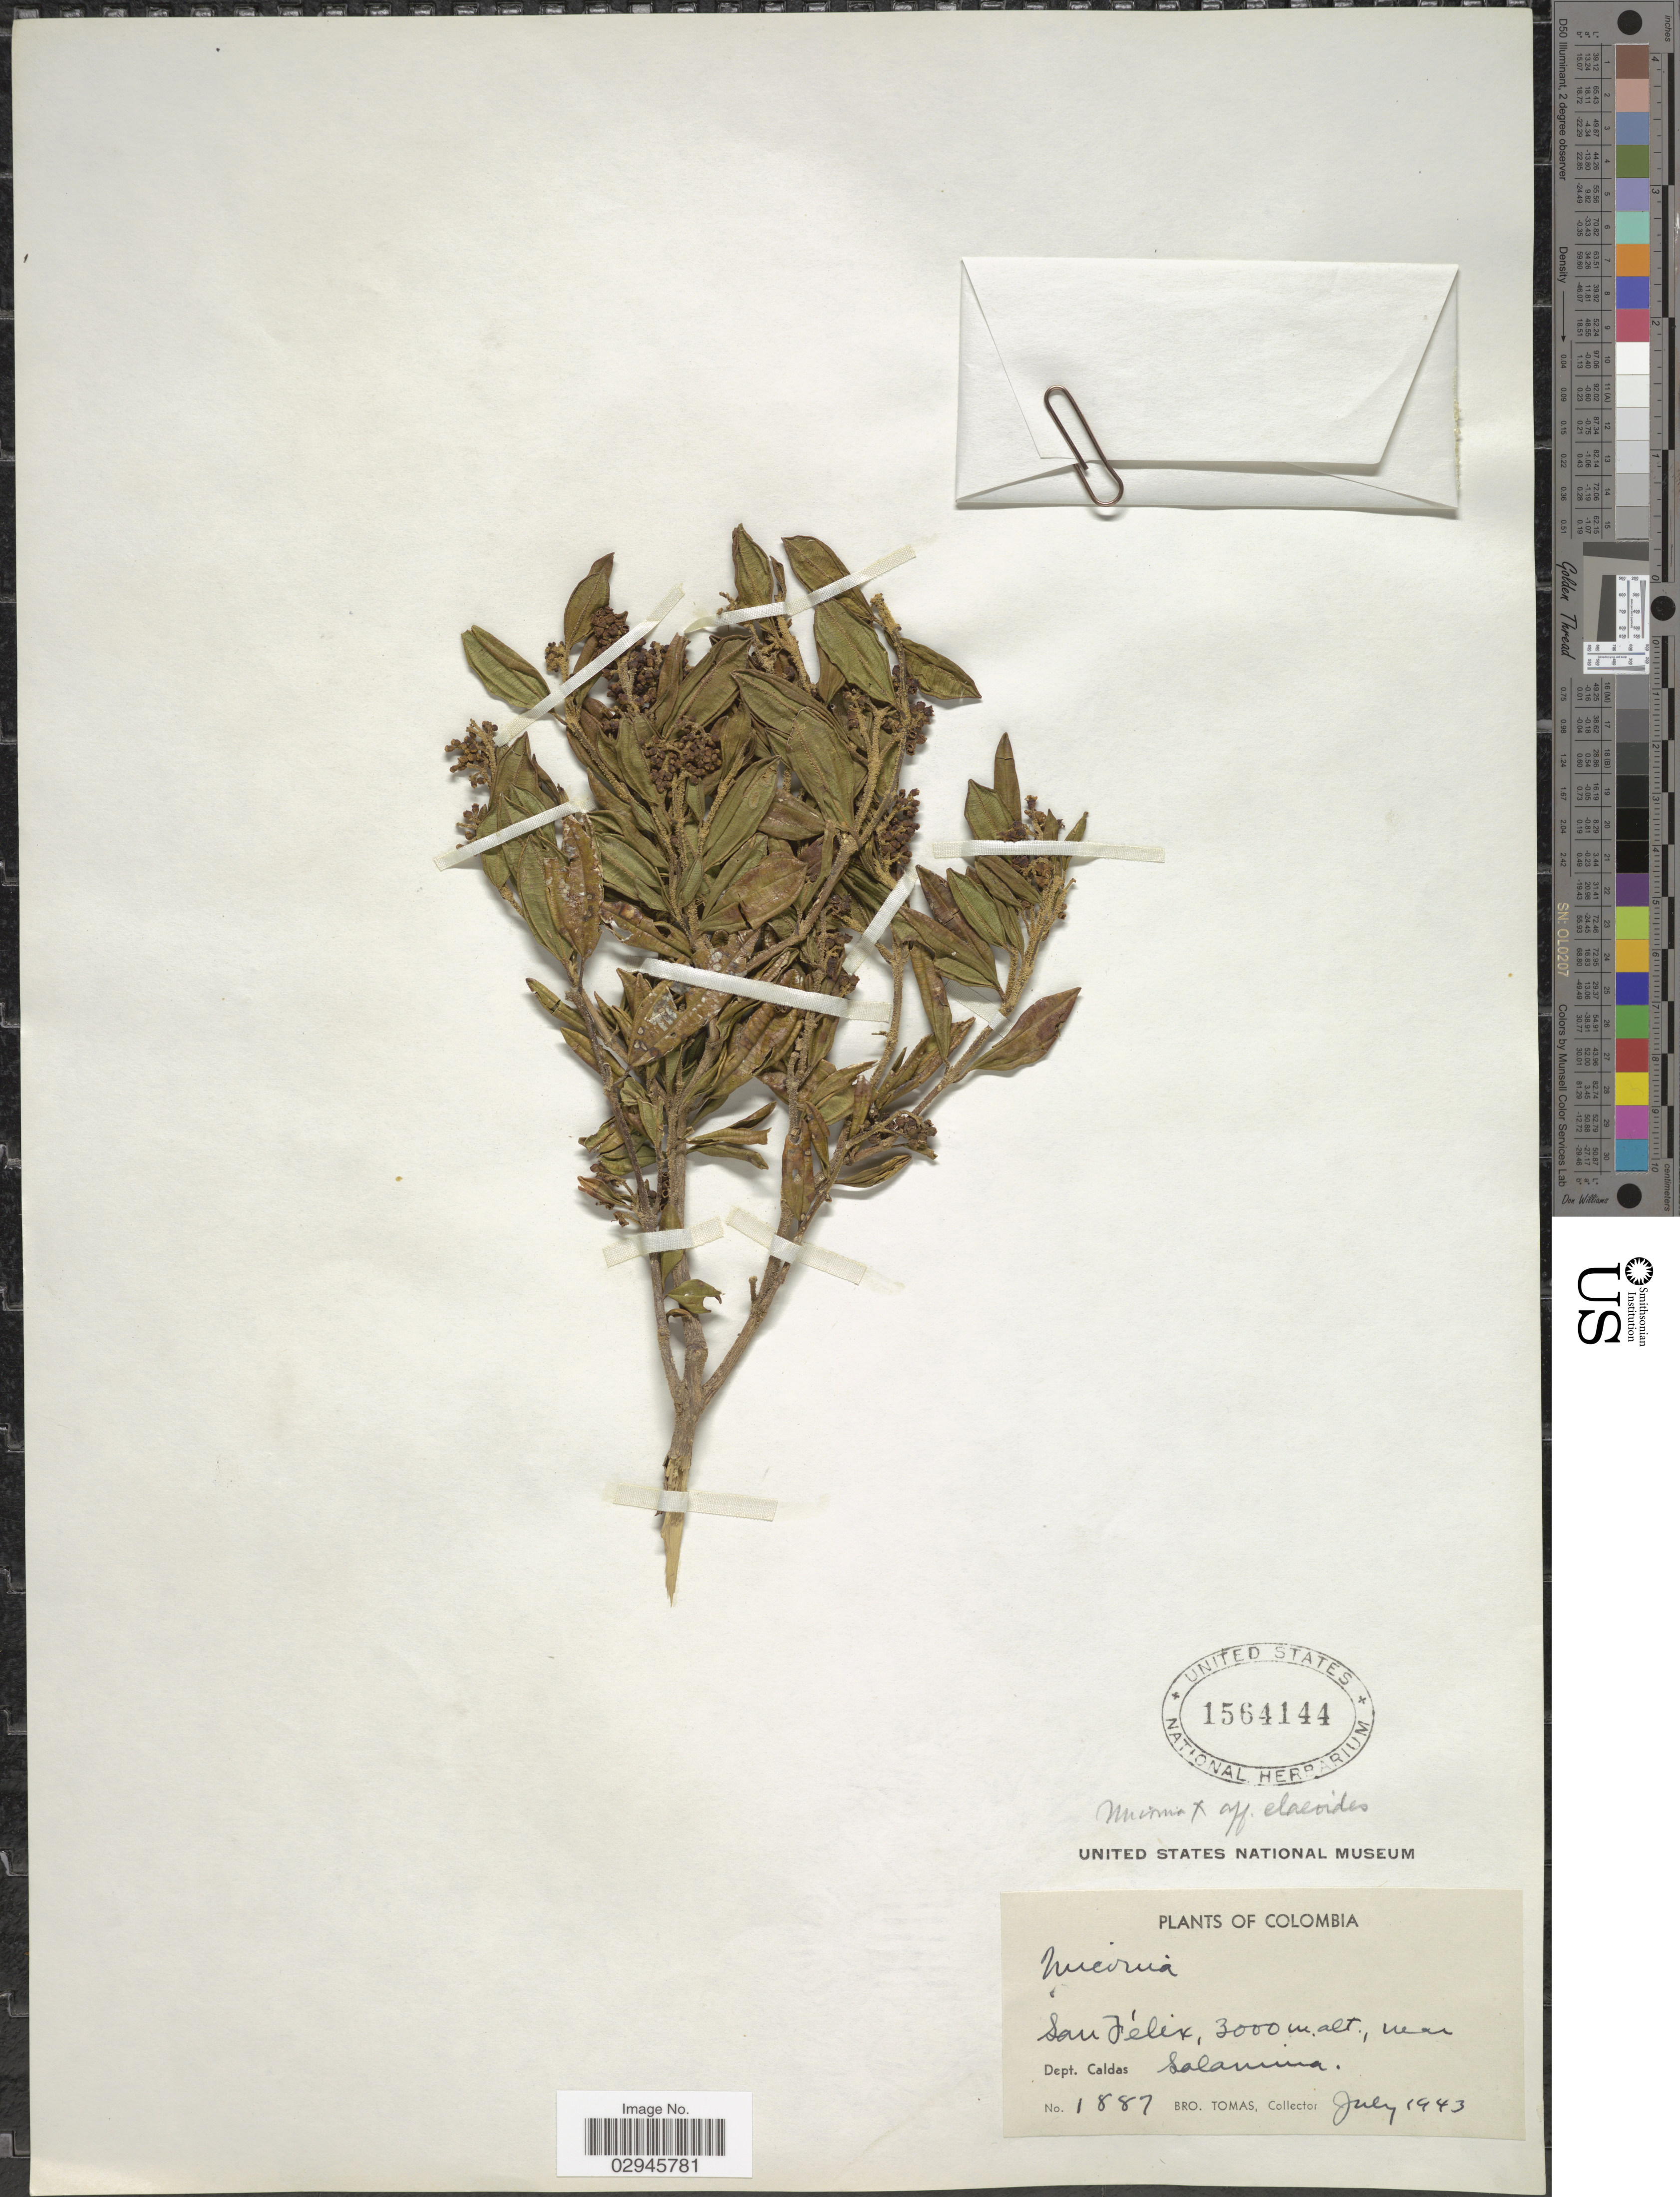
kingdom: Plantae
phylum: Tracheophyta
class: Magnoliopsida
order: Myrtales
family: Melastomataceae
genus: Miconia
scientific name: Miconia sp.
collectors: B. Tomas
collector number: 1887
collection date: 1943-07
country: Colombia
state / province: Caldas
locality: San Félix, near Dept. Caldas. Salamina. [unsure placement]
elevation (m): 3000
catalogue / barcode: US 1564144